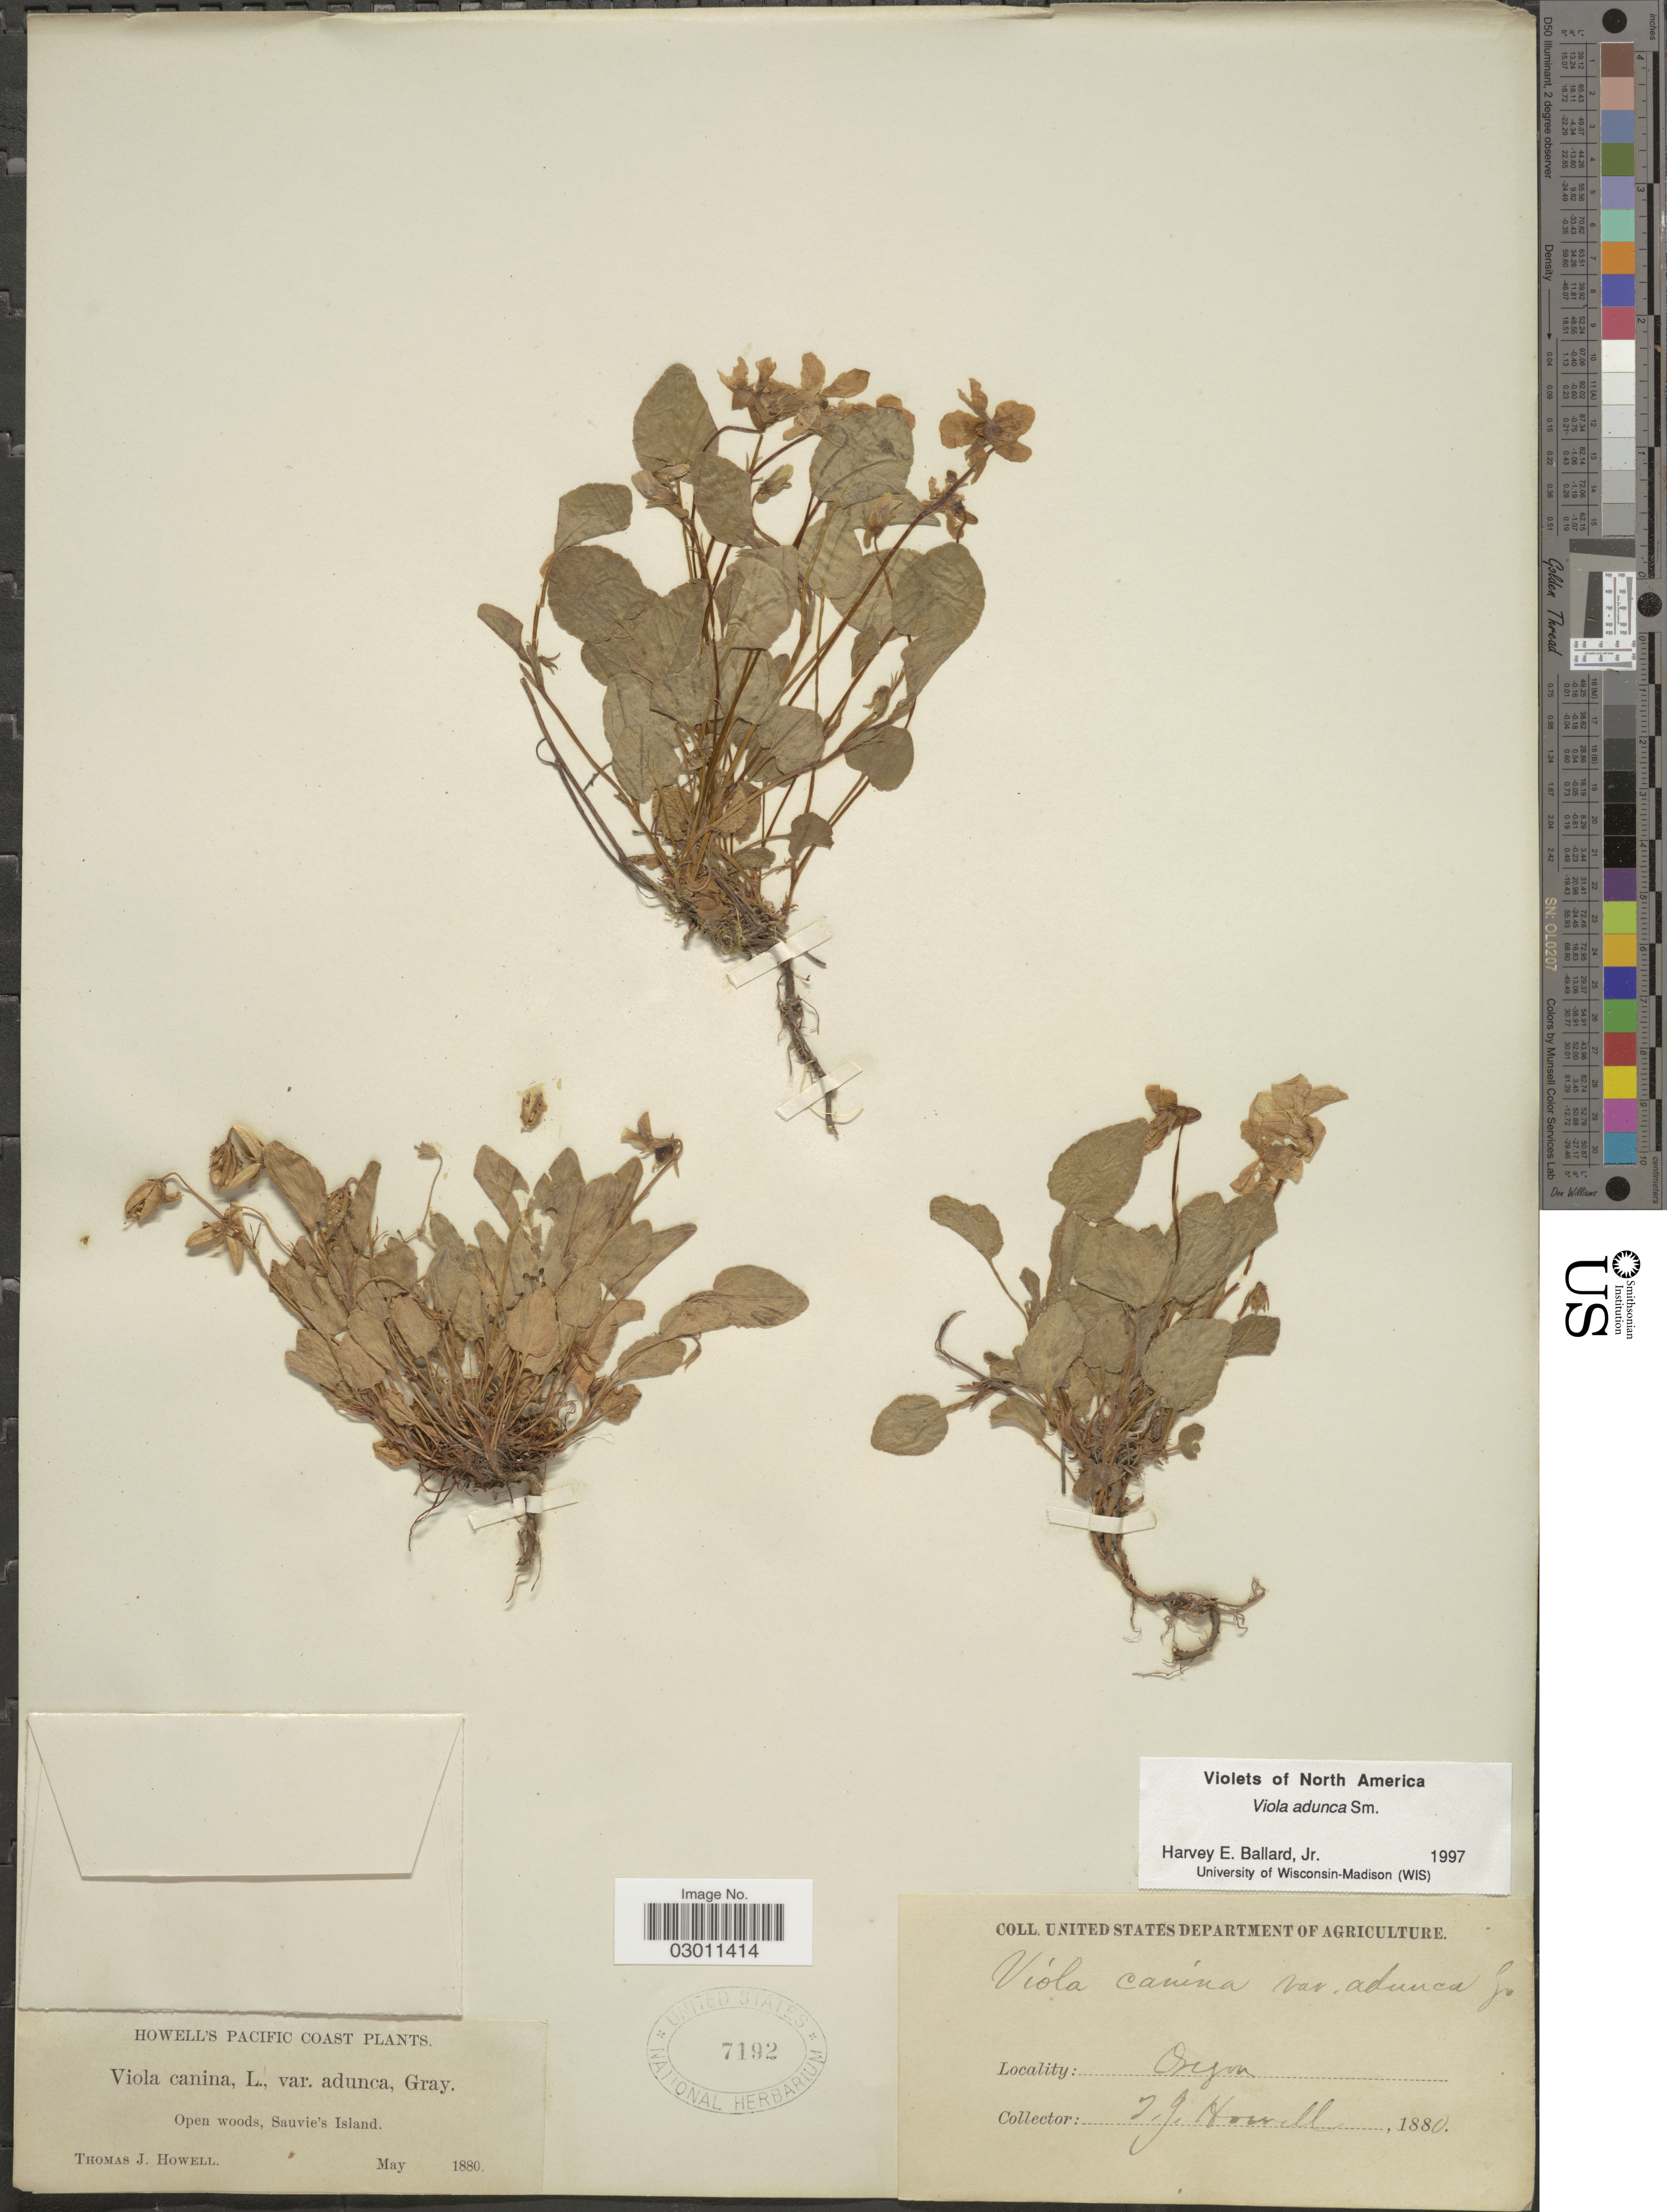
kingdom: Plantae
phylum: Tracheophyta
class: Magnoliopsida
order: Malpighiales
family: Violaceae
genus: Viola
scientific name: Viola adunca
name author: Sm.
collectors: T. J. Howell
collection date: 1880-05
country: United States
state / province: Oregon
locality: Open woods, Sauvie's Island, Pacific Coast.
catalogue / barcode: US 7192